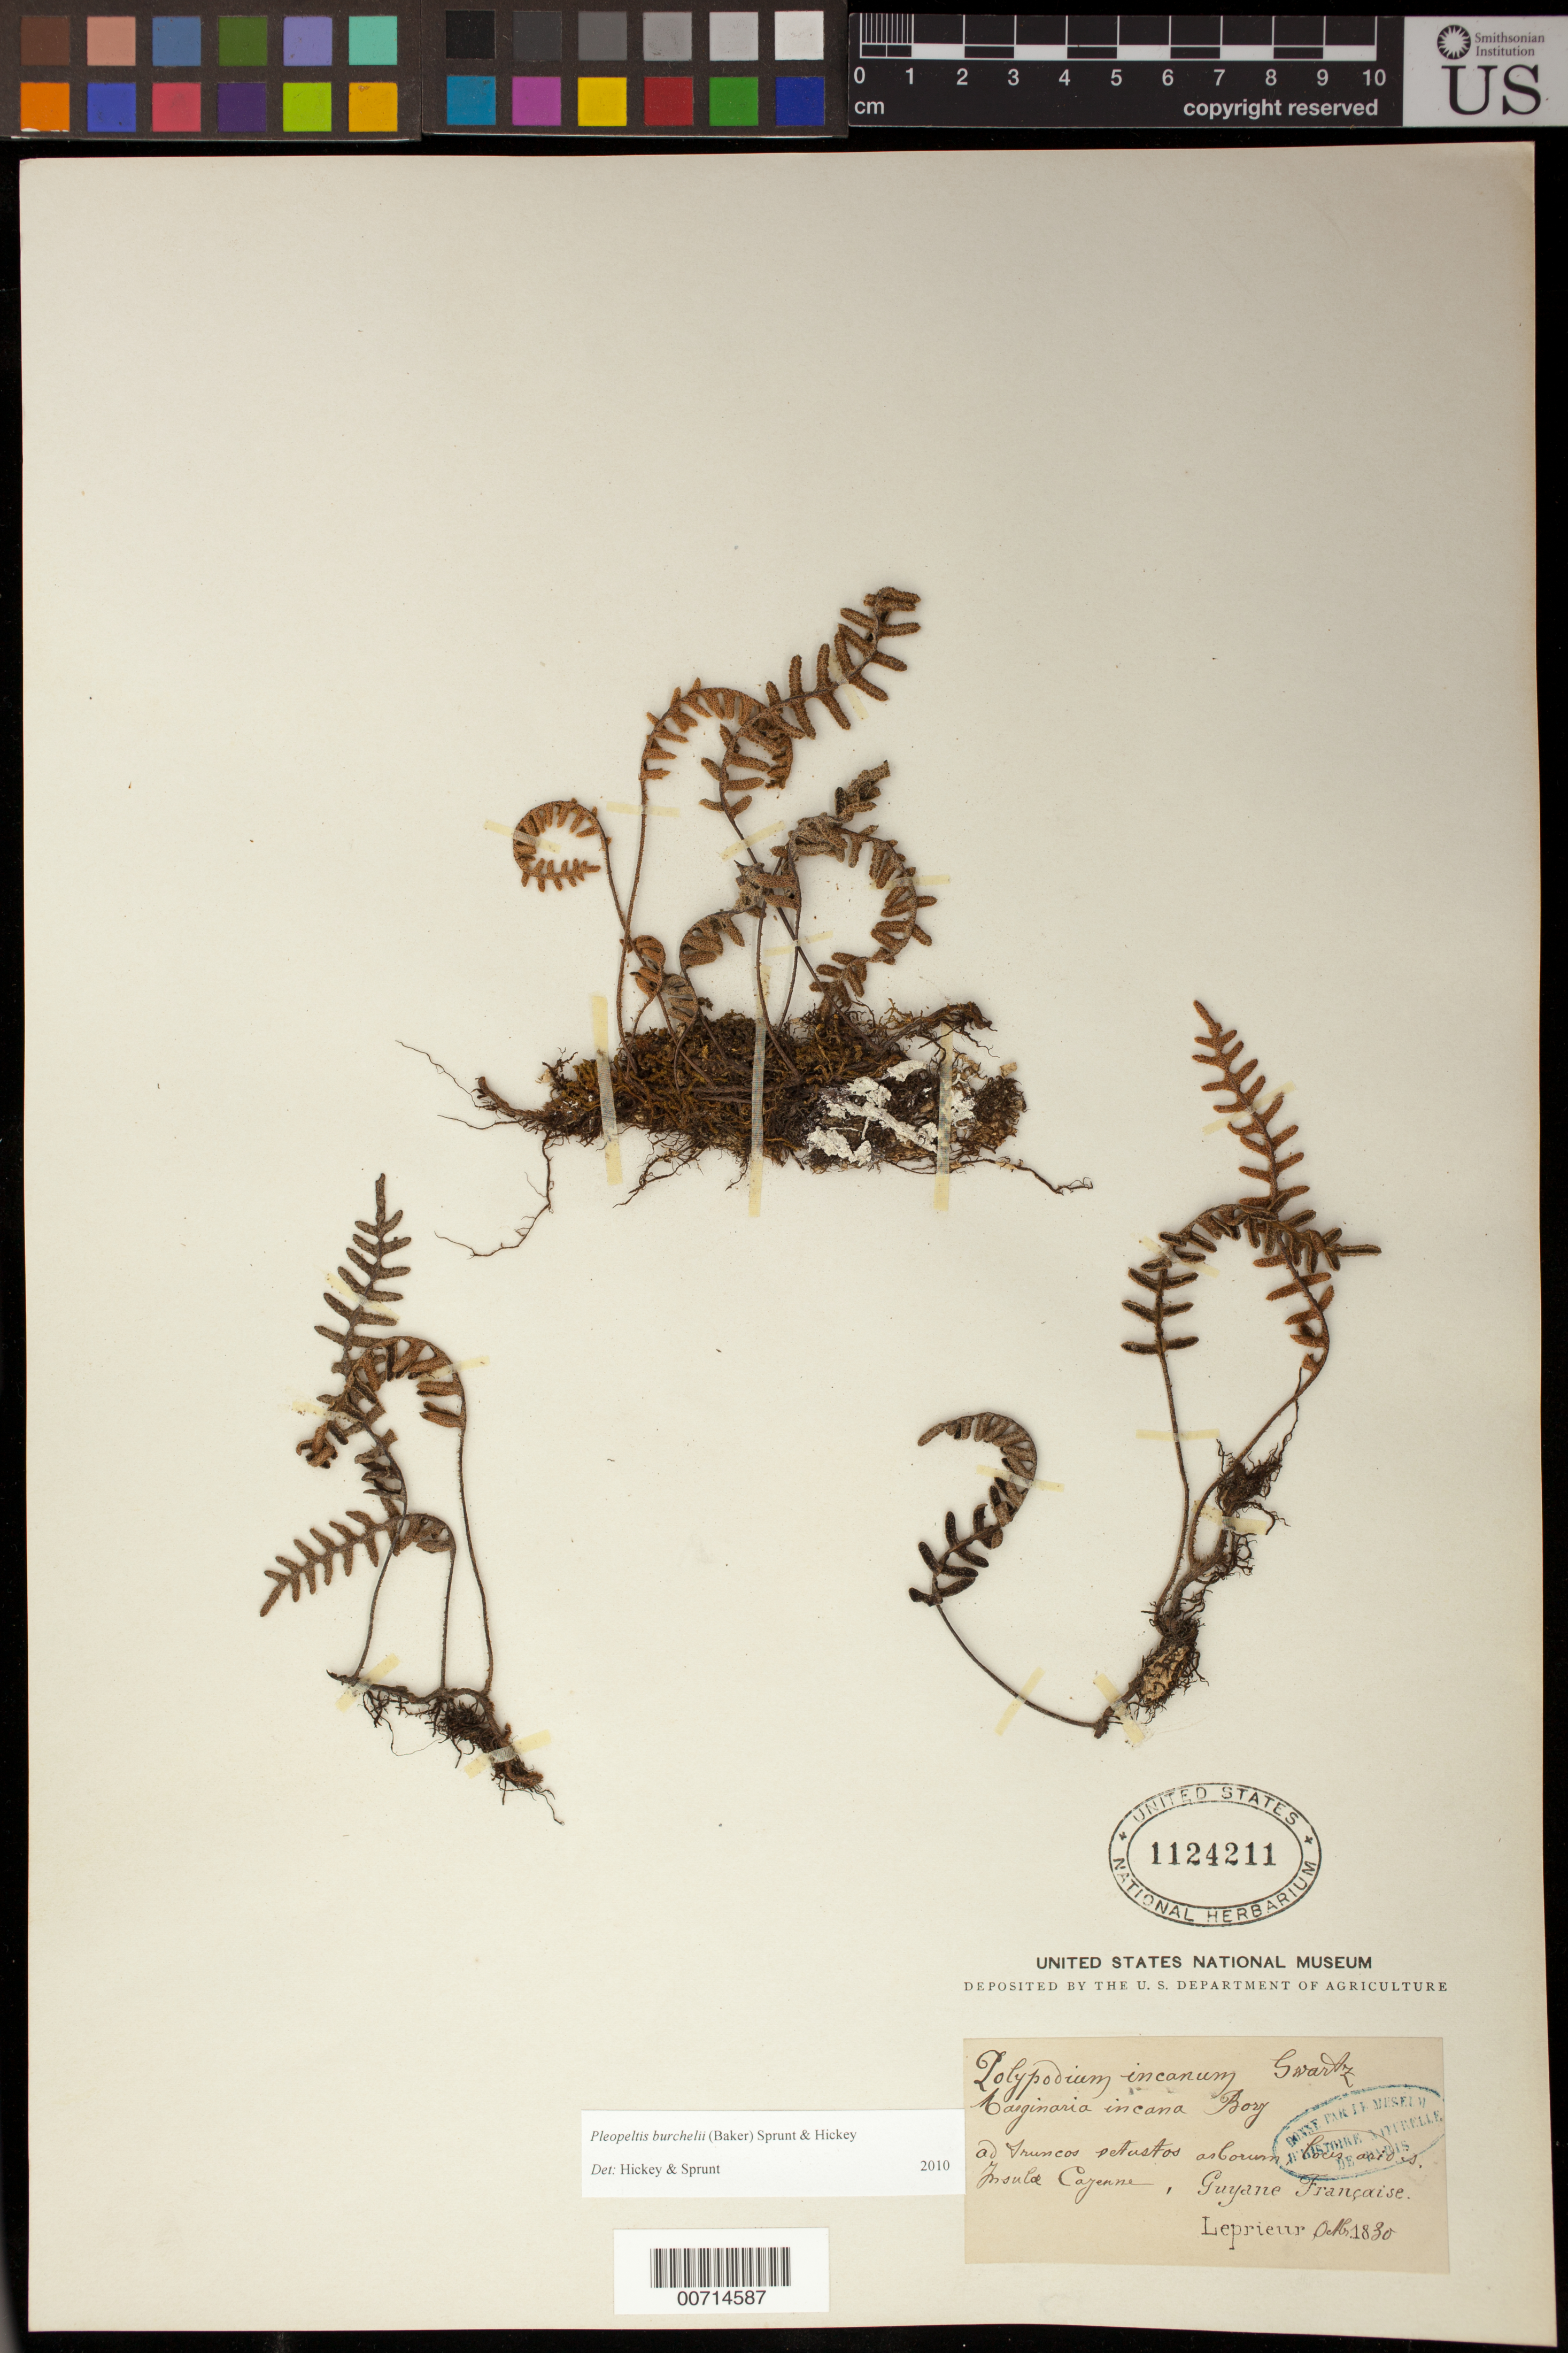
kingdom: Plantae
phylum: Tracheophyta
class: Polypodiopsida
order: Polypodiales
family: Polypodiaceae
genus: Pleopeltis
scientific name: Pleopeltis burchellii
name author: (Baker) Sprunt & Hickey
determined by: Hickey, R. J.; Sprunt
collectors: F. M. R. Leprieur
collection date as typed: October 1830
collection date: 1830-10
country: French Guiana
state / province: Cayenne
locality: Cayenne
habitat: Ad truncos vetustos arborum, bois aridis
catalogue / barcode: US 1124211